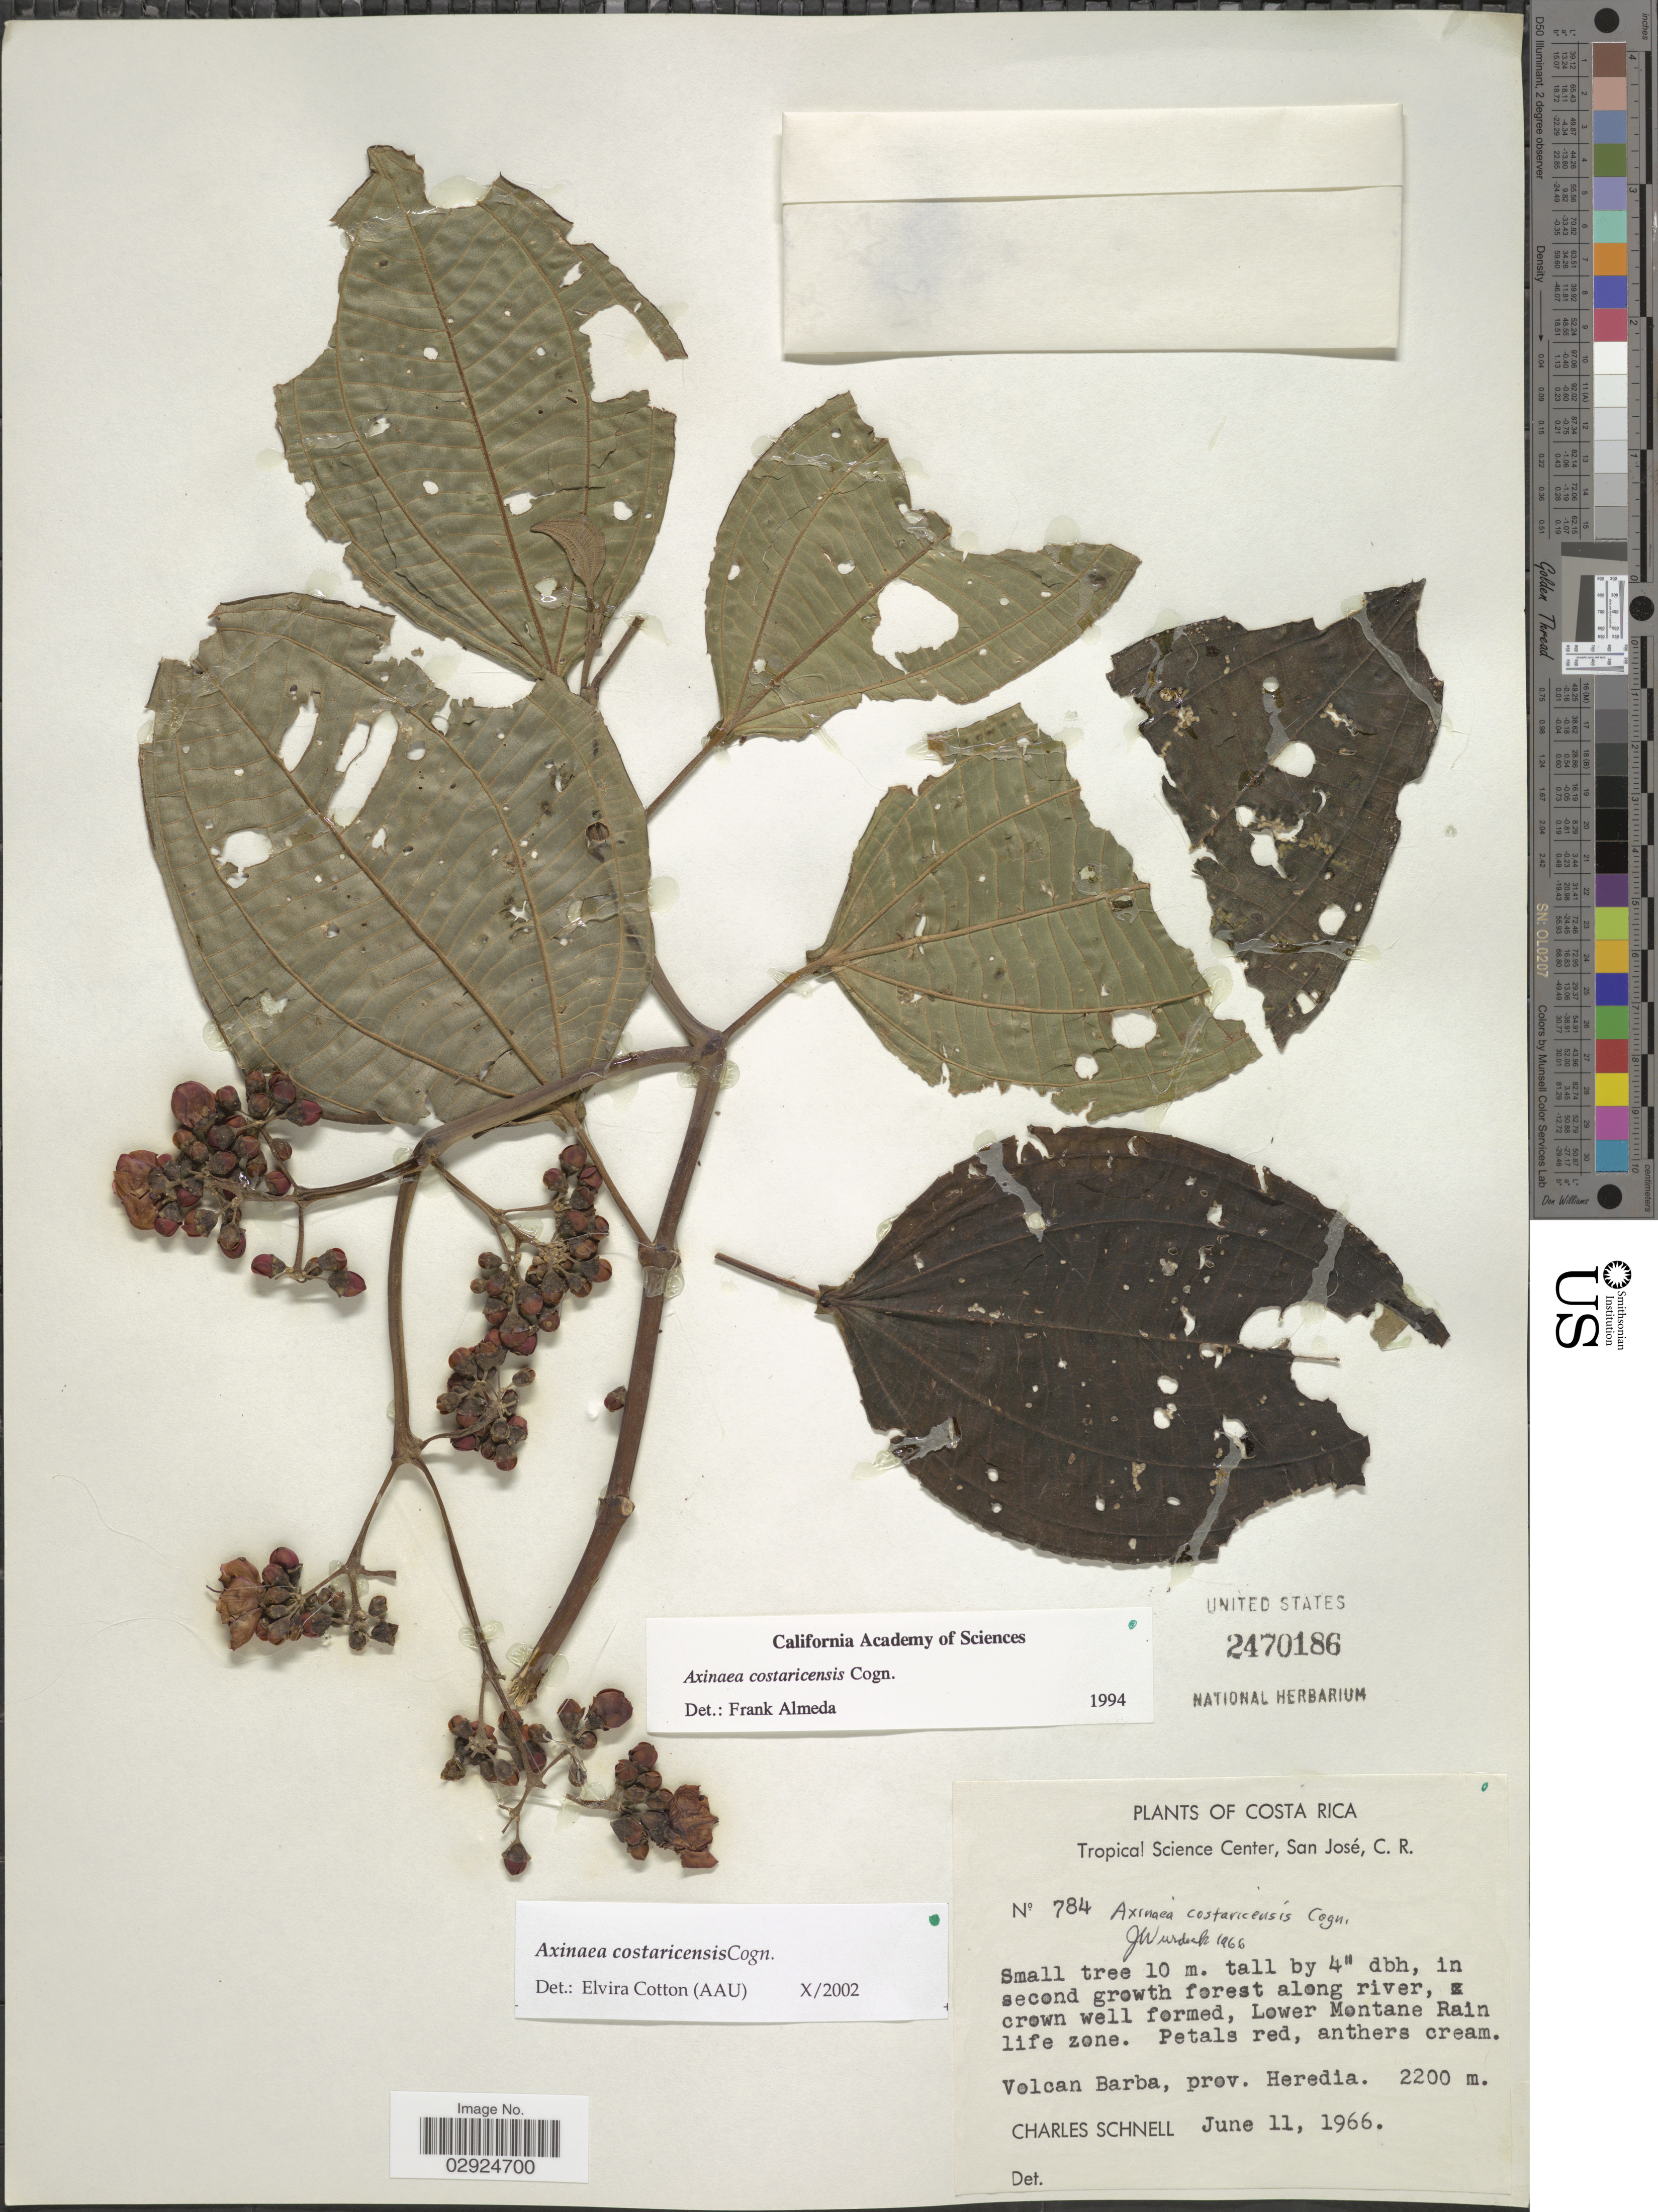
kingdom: Plantae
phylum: Tracheophyta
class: Magnoliopsida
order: Myrtales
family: Melastomataceae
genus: Axinaea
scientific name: Axinaea costaricensis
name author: Cogn. in A. DC.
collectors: C. Schnell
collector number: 784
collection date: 1966-06-11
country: Costa Rica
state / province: Heredia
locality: Lower Montane Rain life zone. Volcan Barba, prov. Heredia.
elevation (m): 2200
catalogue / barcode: US 2470186